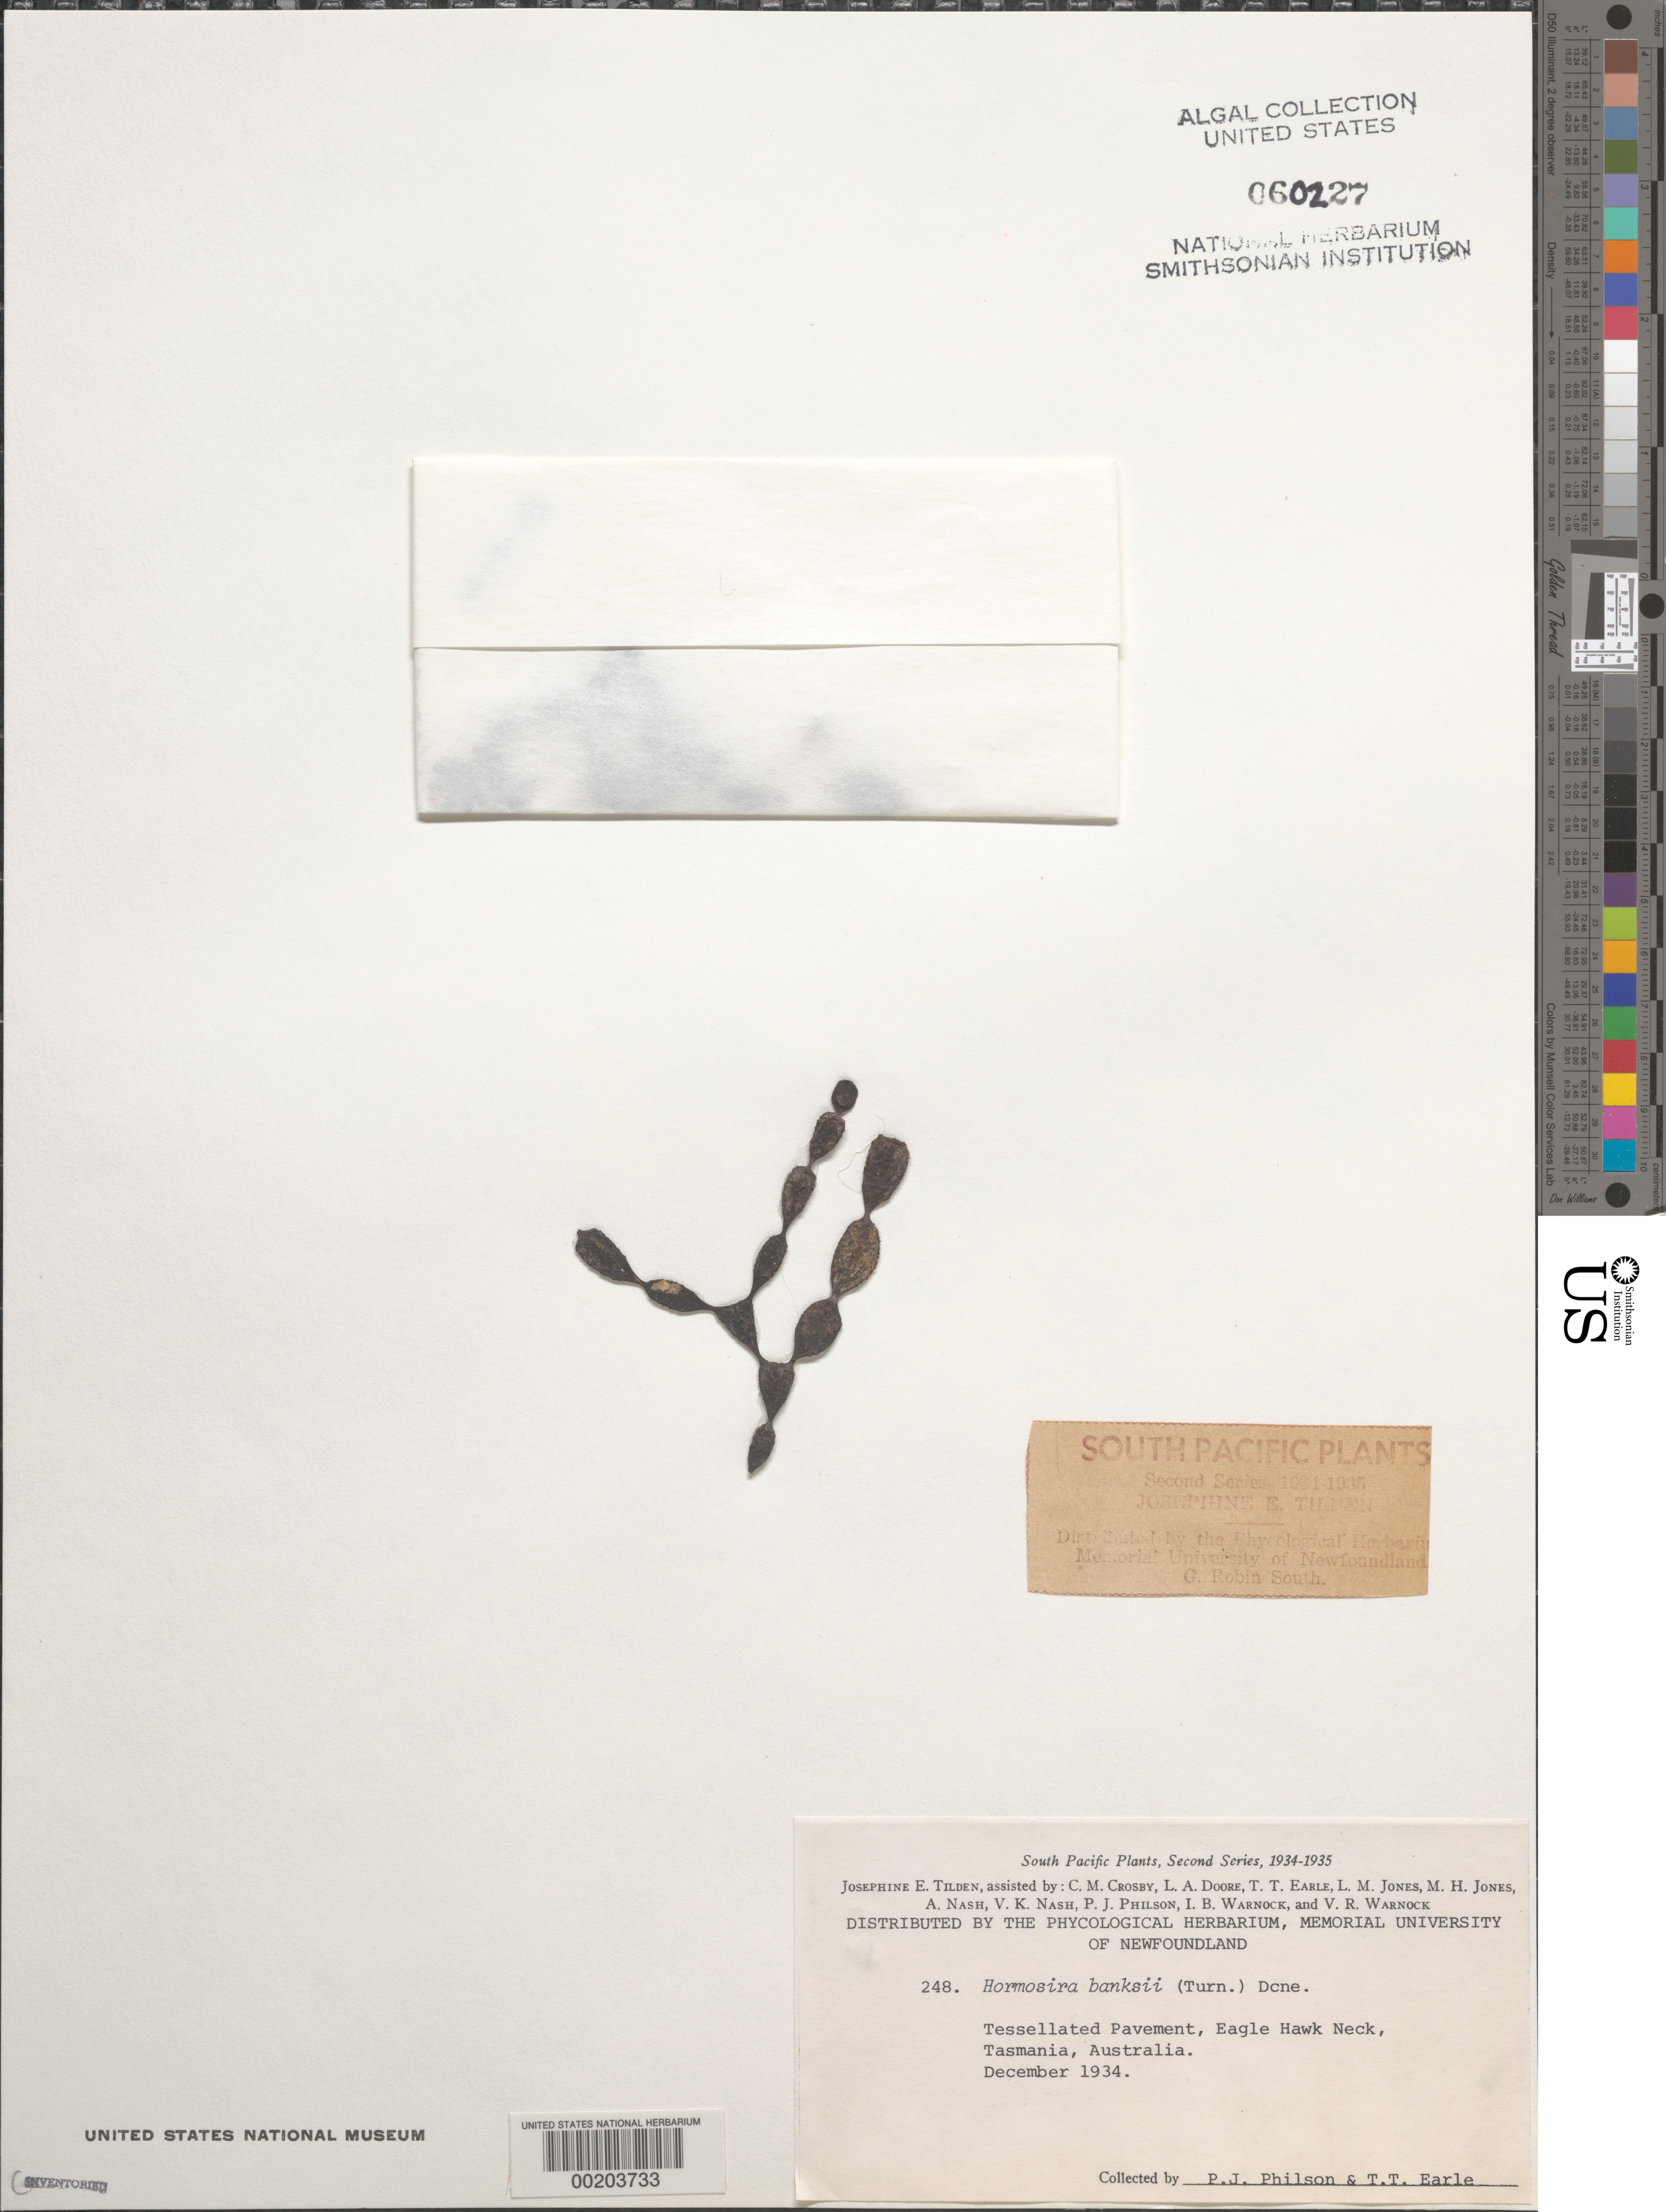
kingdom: Chromista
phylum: Ochrophyta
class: Phaeophyceae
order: Fucales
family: Hormosiraceae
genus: Hormosira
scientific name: Hormosira banksii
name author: (Turner) Decne.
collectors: P. Philson & T. Earle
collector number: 248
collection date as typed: Dec 1934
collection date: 1934-12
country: Australia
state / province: Tasmania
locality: Eagle Hawk Neck, Tessellated Pavement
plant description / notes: Tilden, South Pacific Plants, Second Series, 1934-1935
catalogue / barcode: US 60227